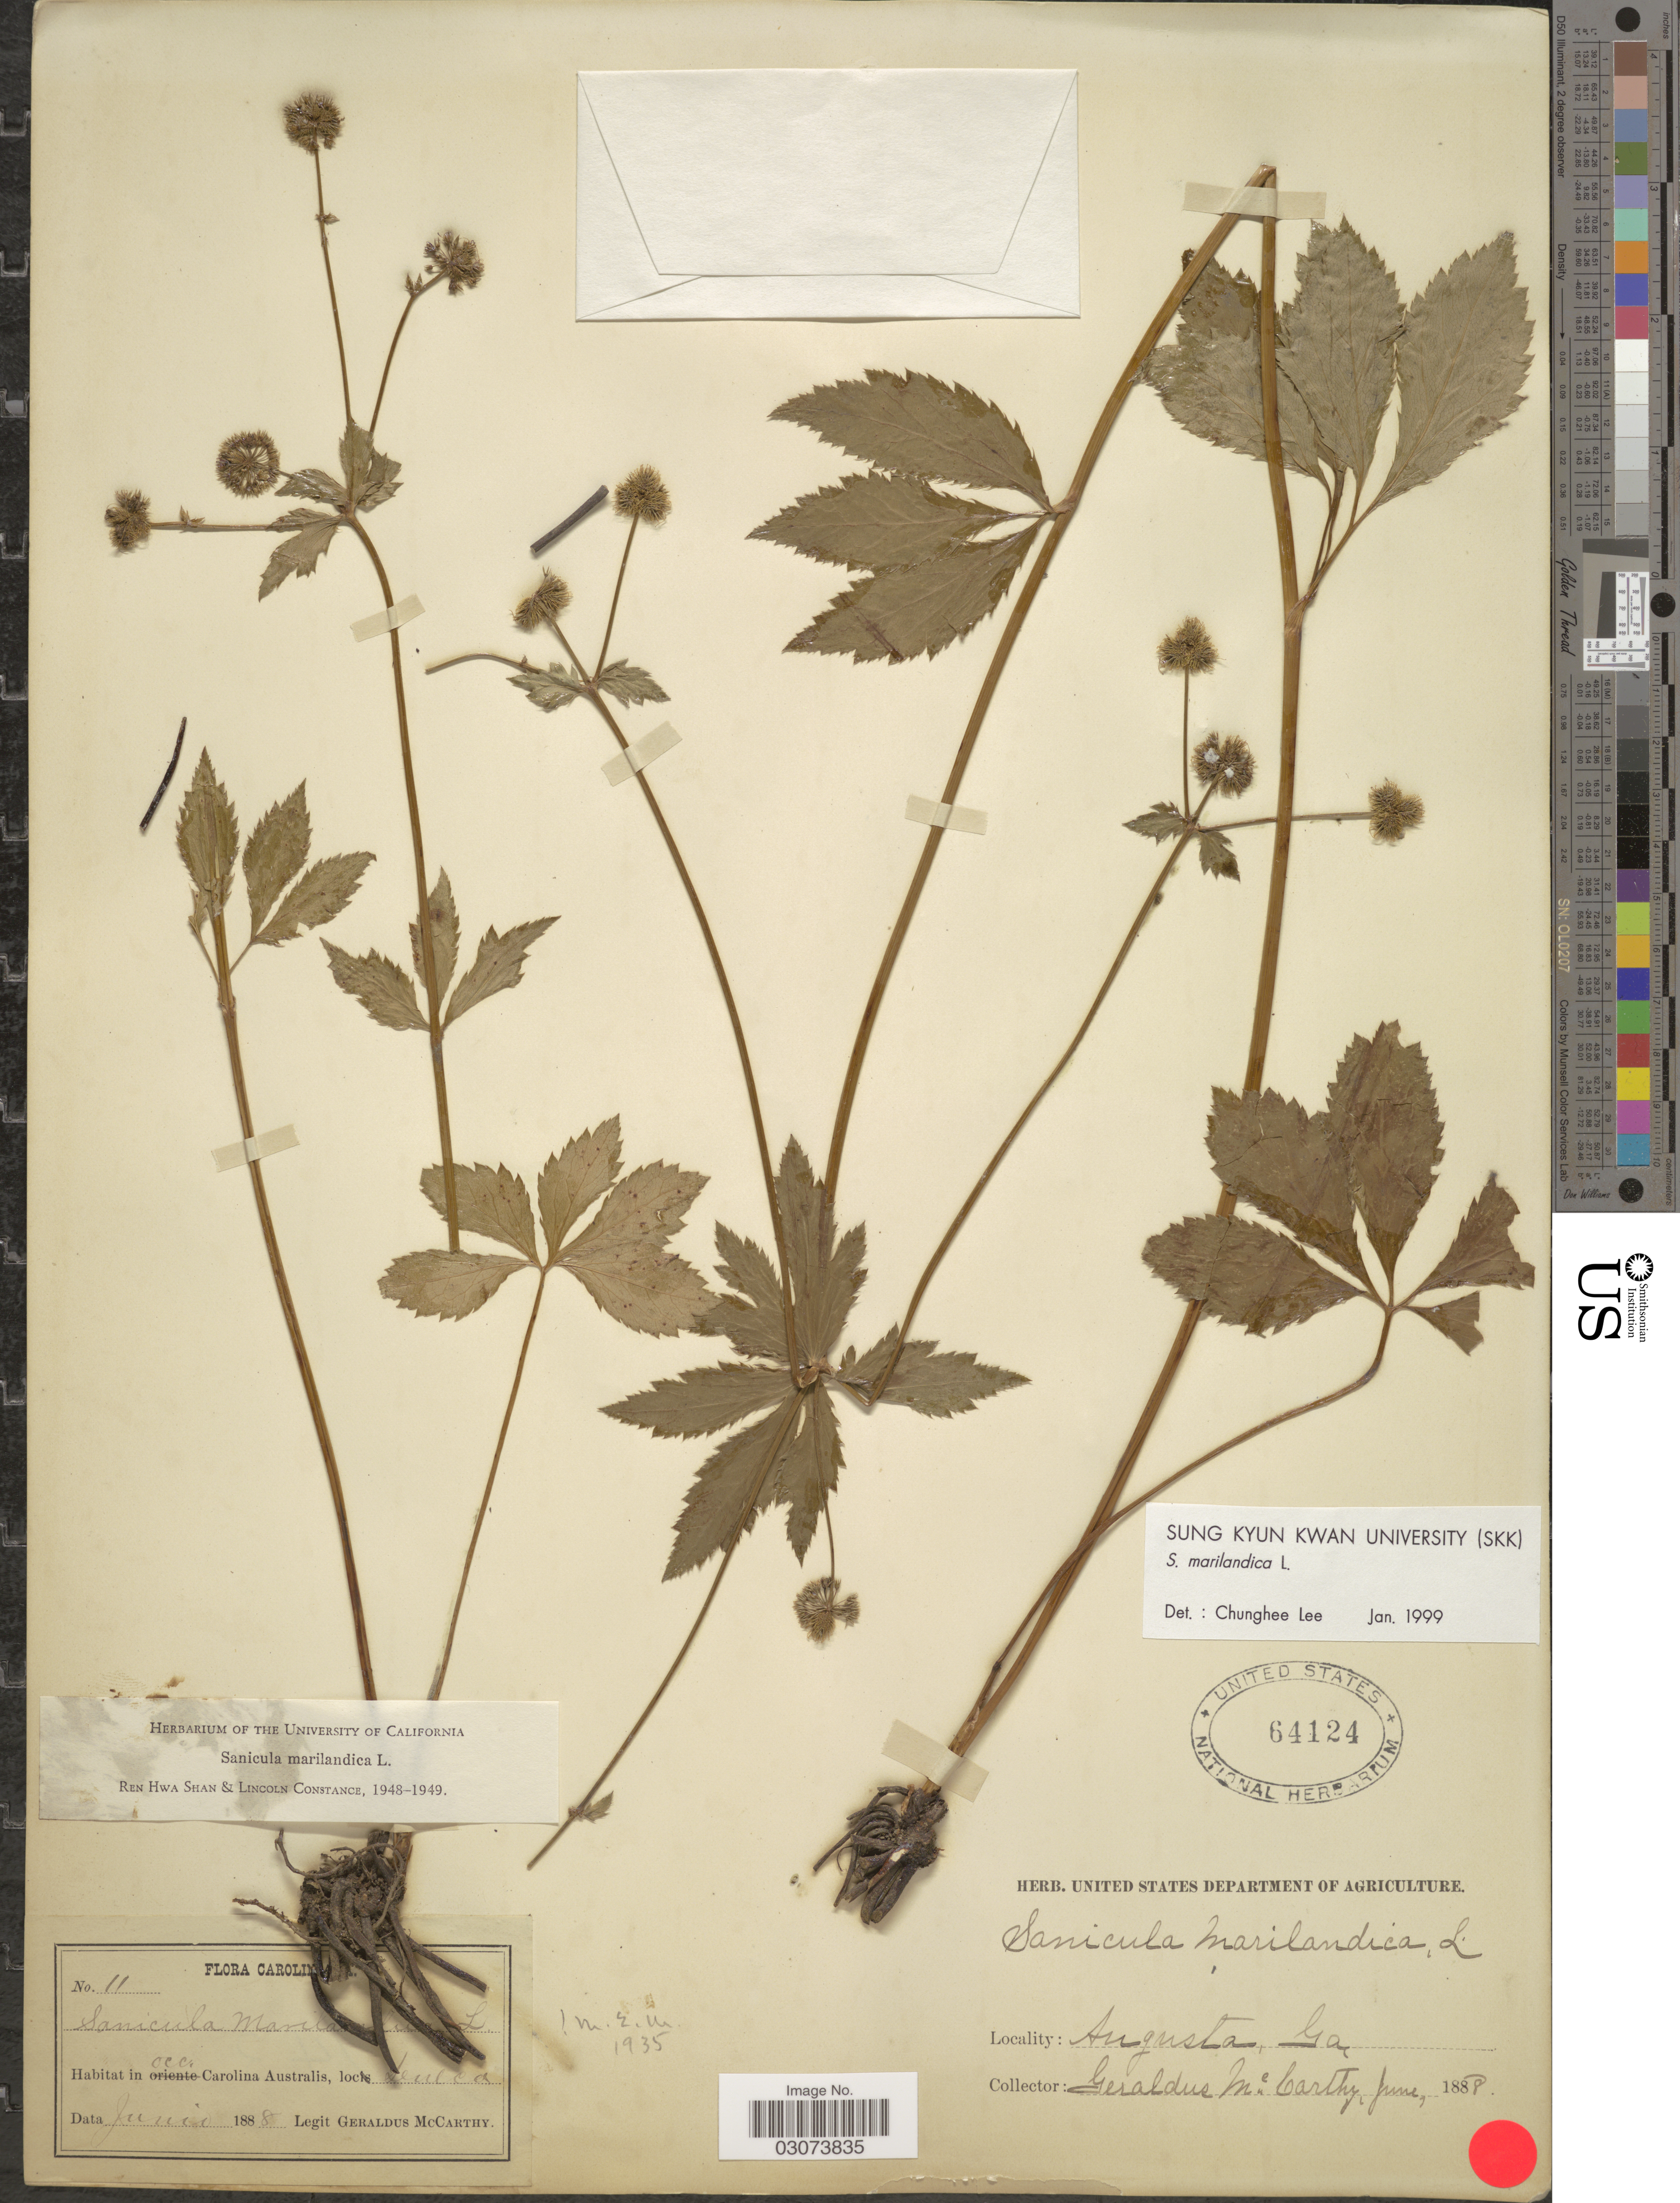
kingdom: Plantae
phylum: Tracheophyta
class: Magnoliopsida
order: Apiales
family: Apiaceae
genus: Sanicula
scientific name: Sanicula marilandica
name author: L.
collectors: M. McCarthy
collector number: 11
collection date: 1888-06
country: United States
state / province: South Carolina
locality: In occ. Carolina Australis., loc Seneca.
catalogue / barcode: US 64124